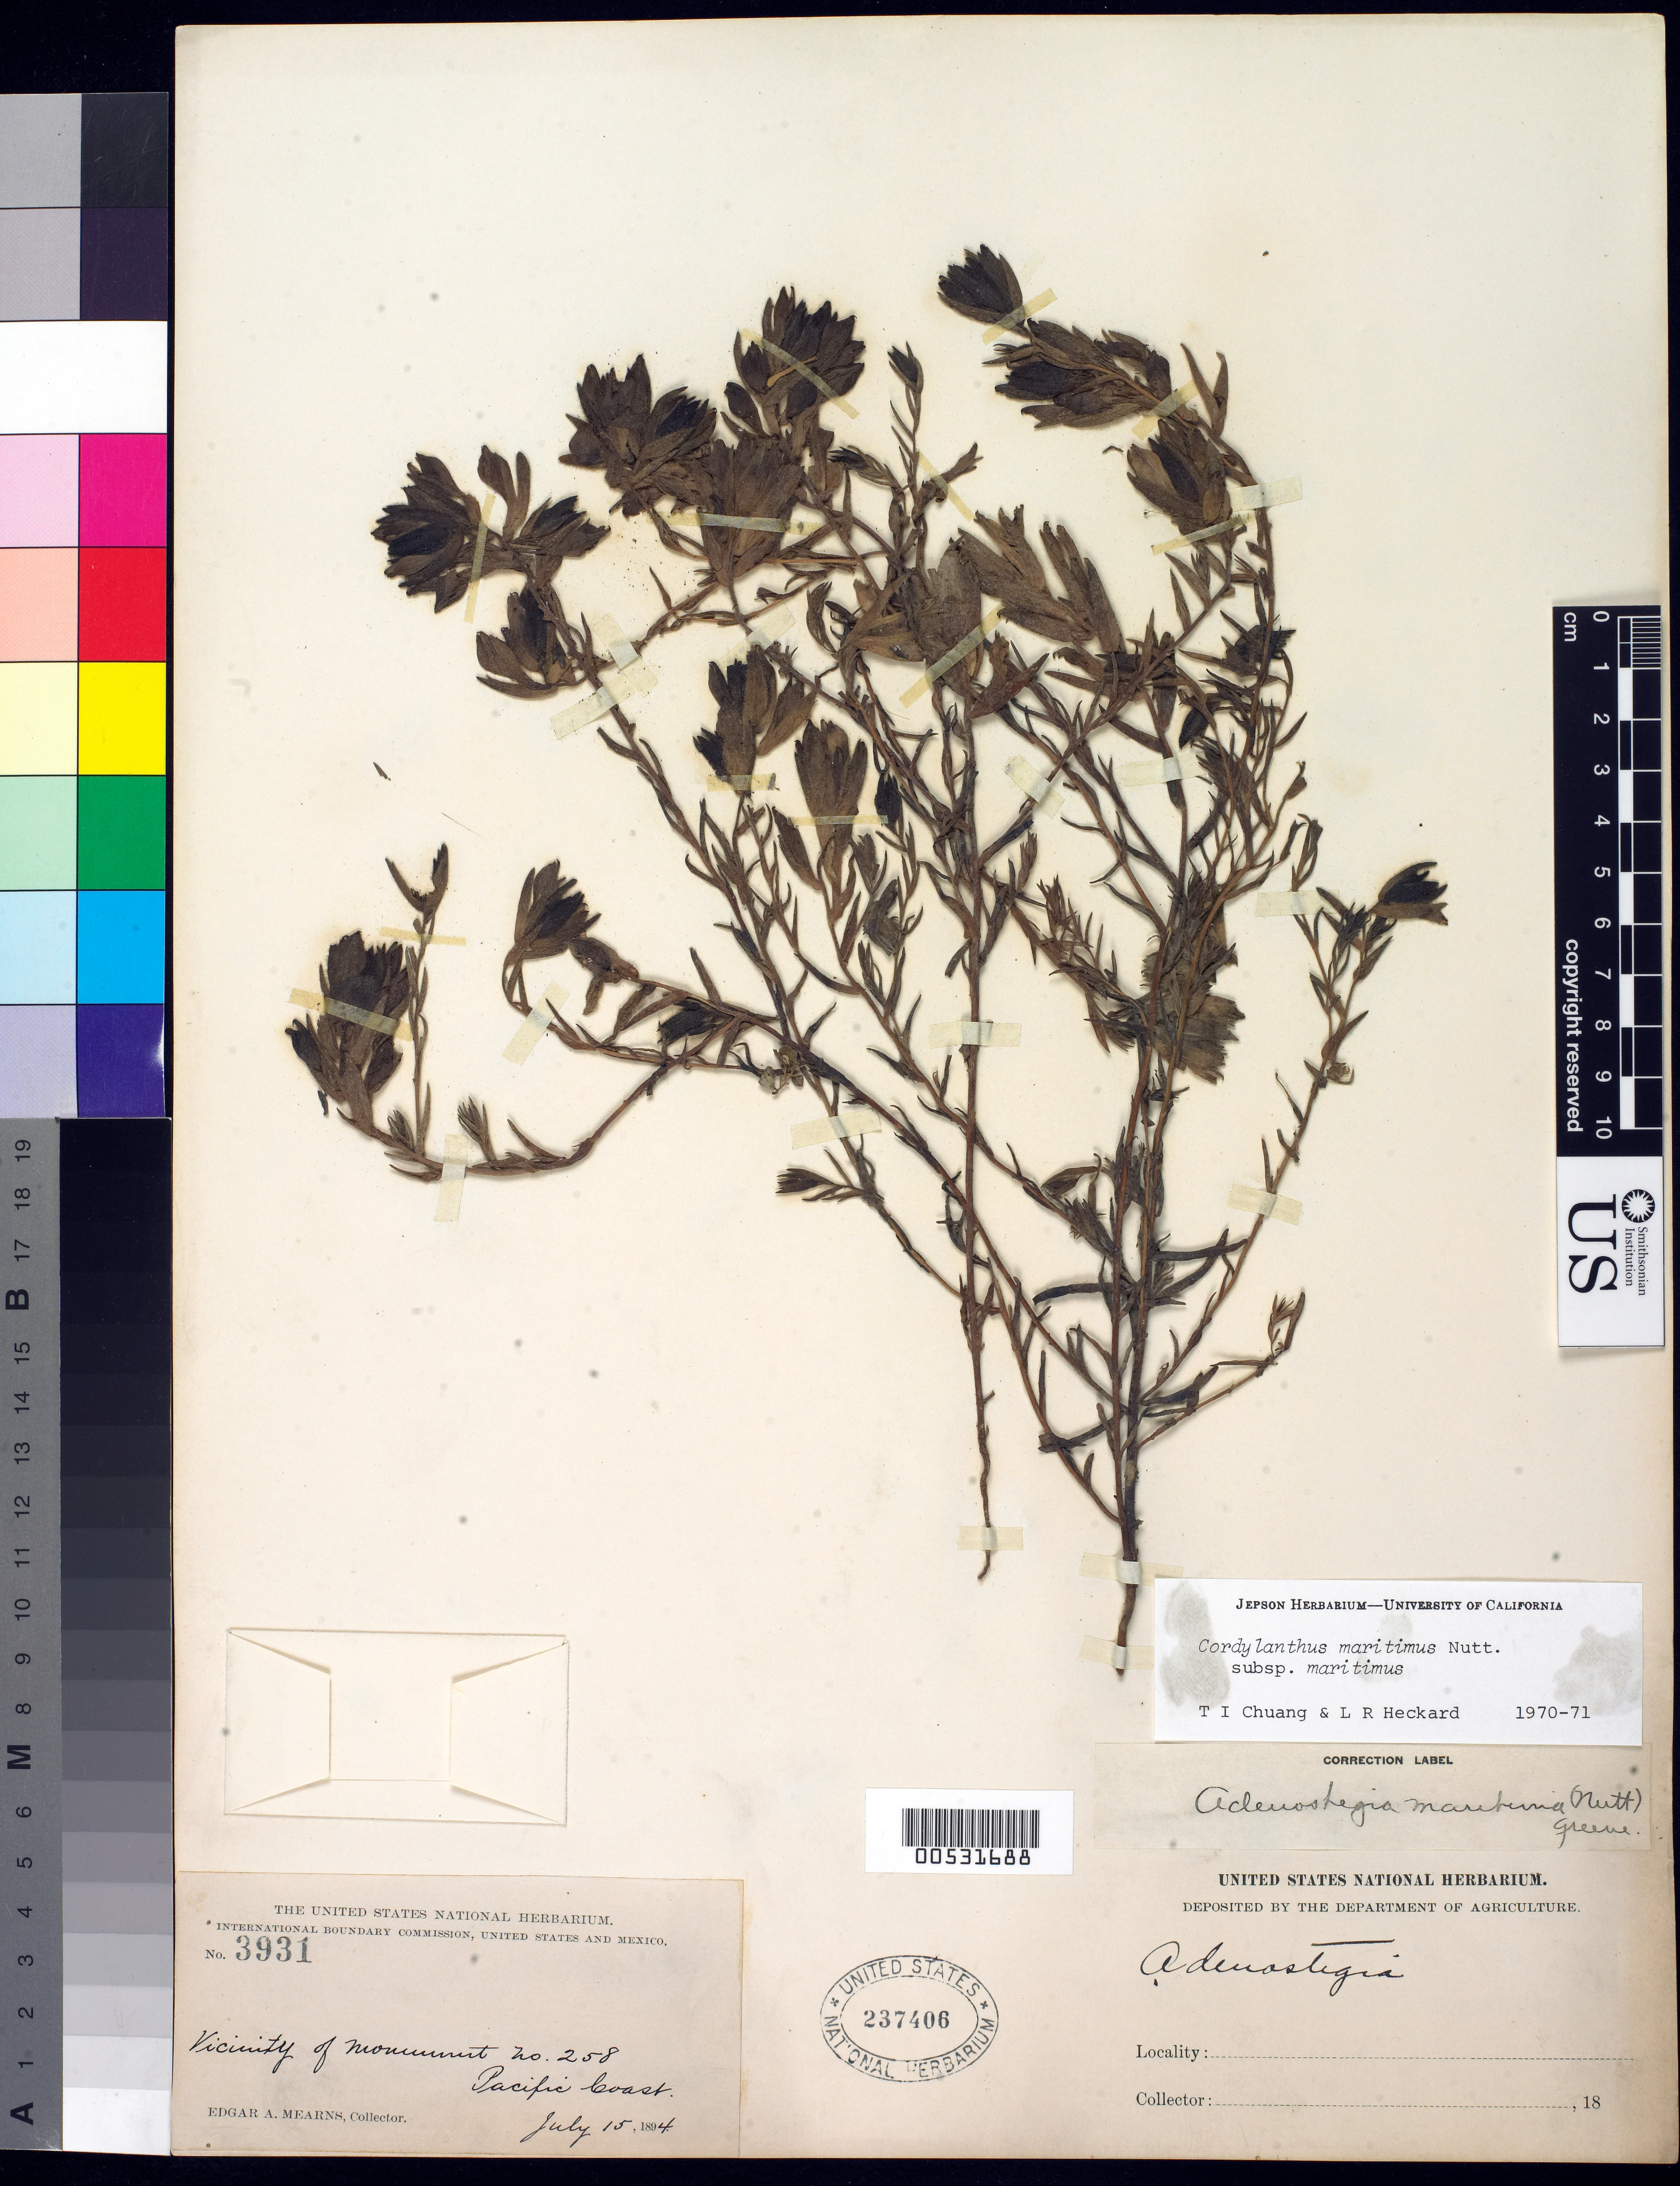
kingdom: Plantae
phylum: Tracheophyta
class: Magnoliopsida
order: Lamiales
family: Orobanchaceae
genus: Chloropyron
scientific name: Chloropyron maritimum subsp. maritimum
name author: (Nutt. ex Benth.) A. Heller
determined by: Barringer, K. A.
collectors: E. A. Mearns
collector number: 3931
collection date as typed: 15 Jul 1894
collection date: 1894-07-15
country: United States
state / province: California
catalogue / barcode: US 237406